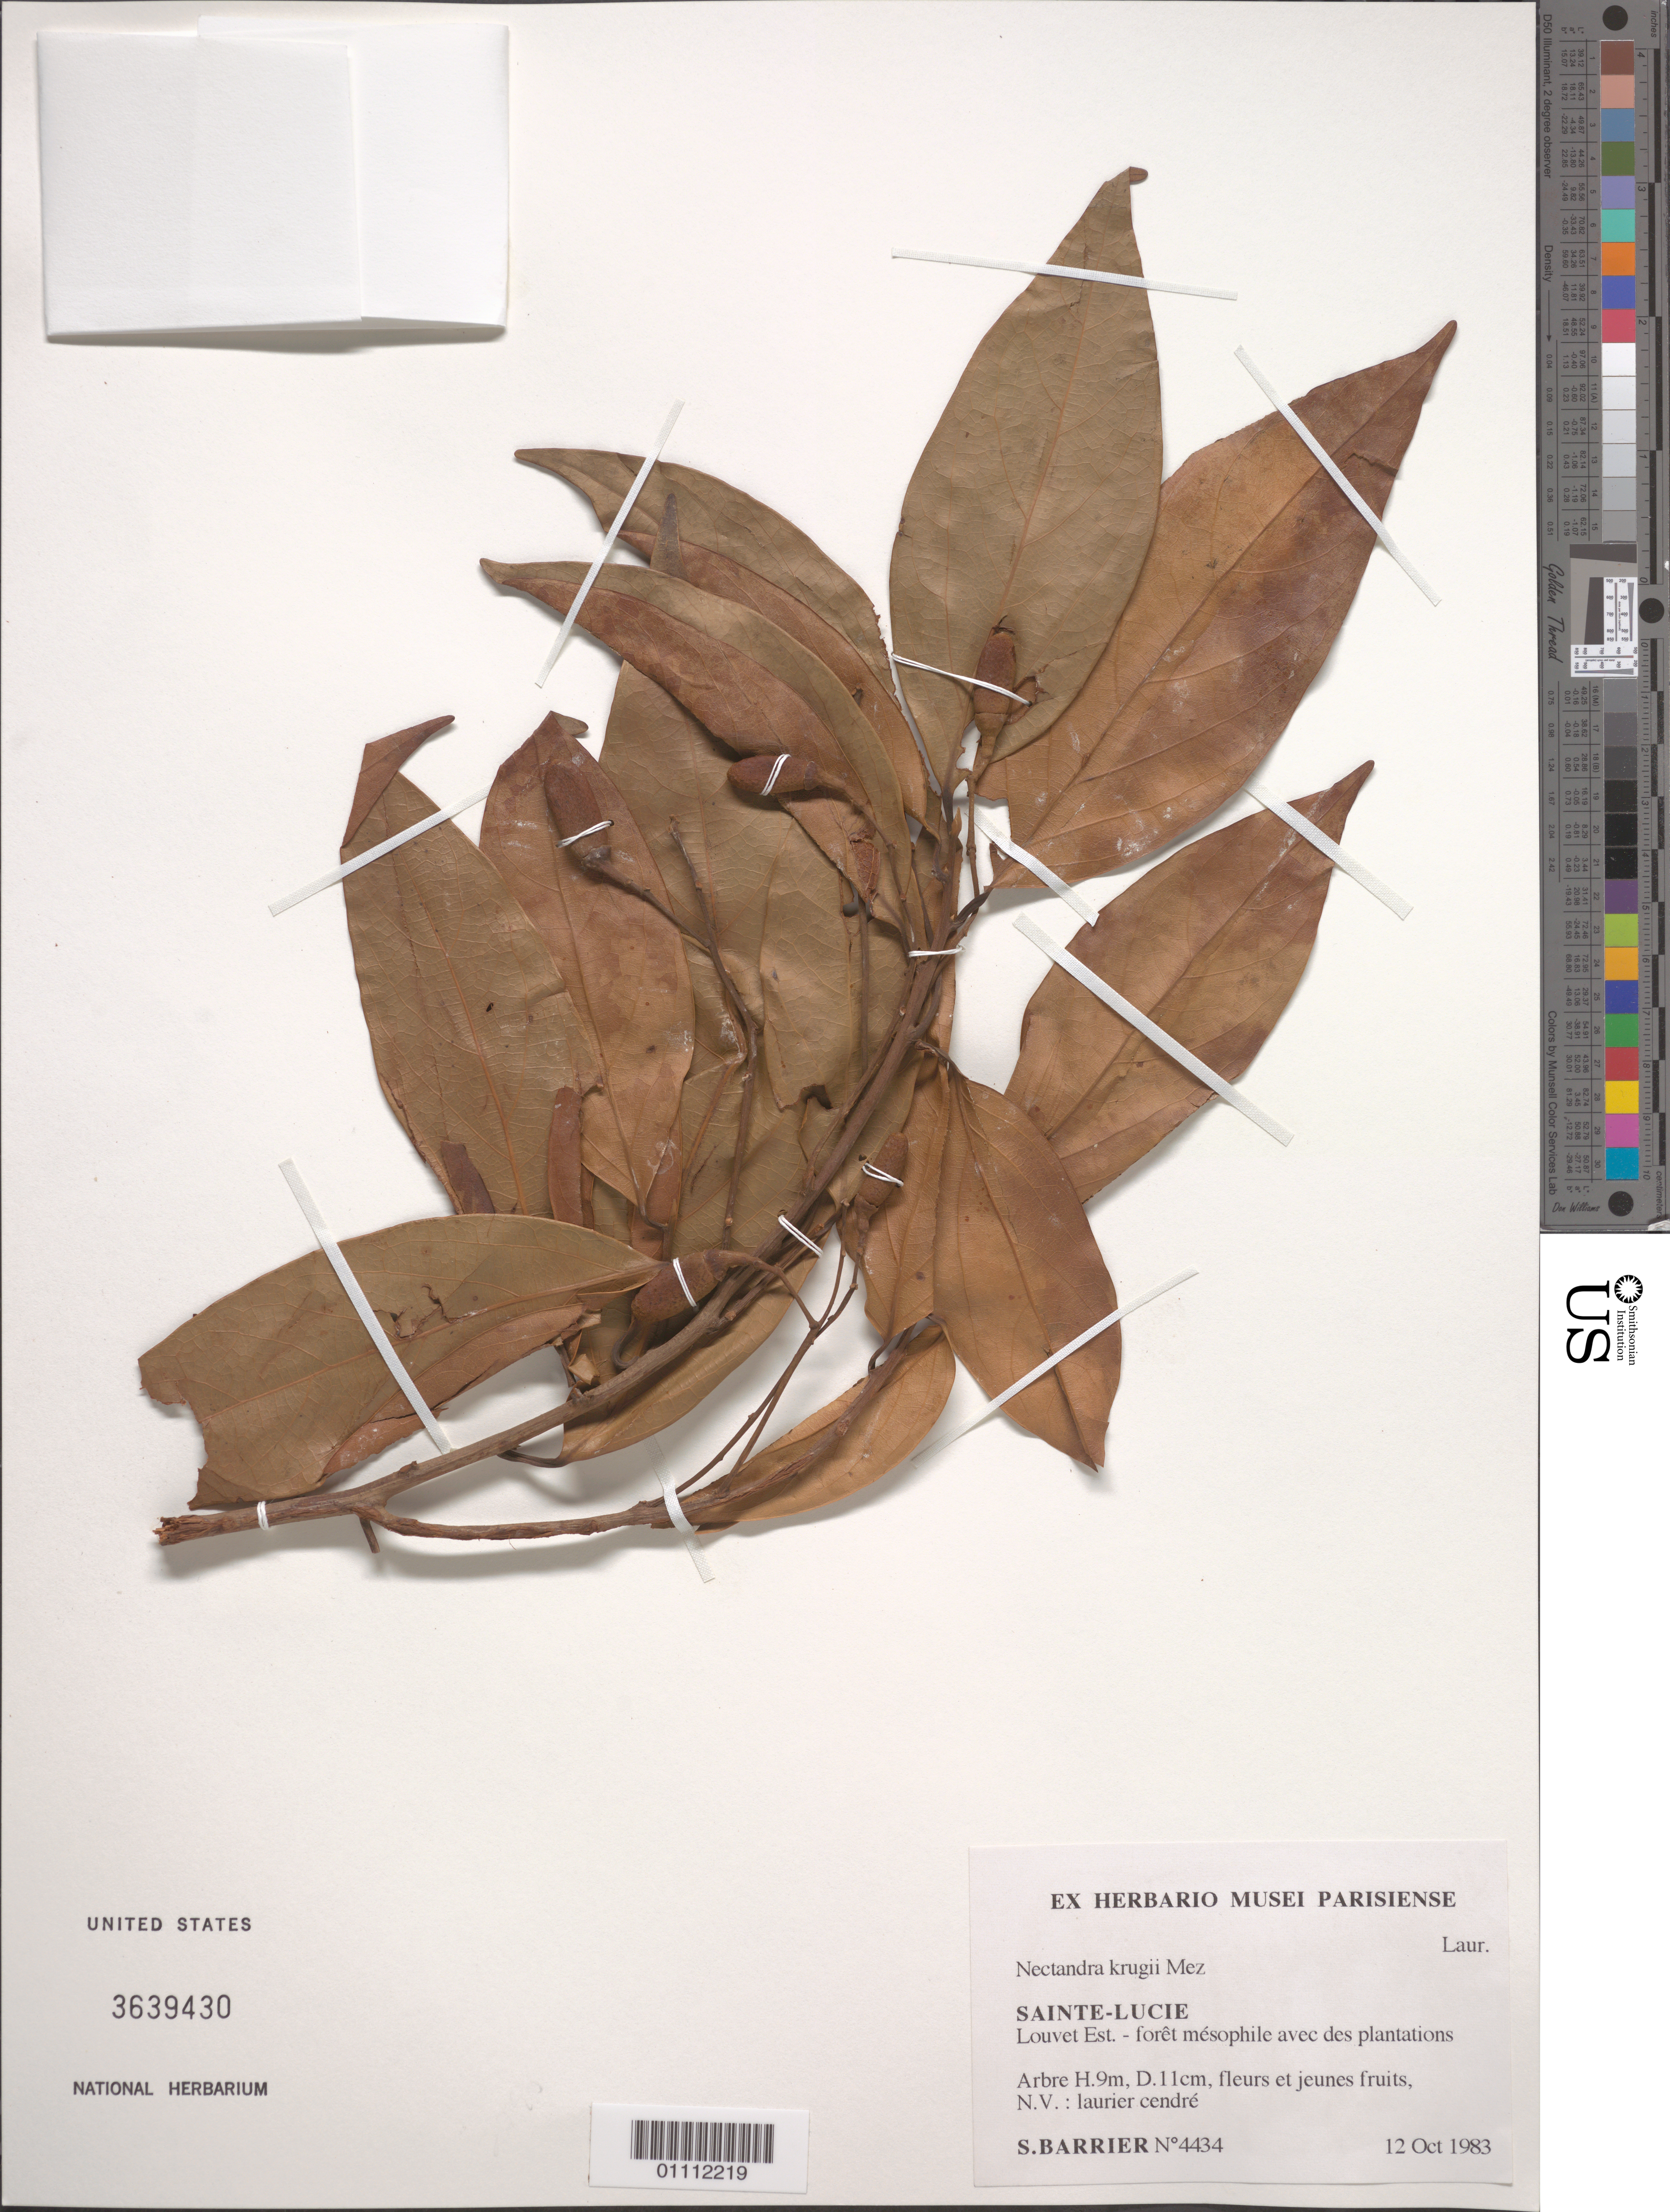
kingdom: Plantae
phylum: Tracheophyta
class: Magnoliopsida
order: Laurales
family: Lauraceae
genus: Nectandra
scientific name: Nectandra krugii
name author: Mez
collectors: S. Barrier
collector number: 4434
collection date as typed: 12 Oct 1983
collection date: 1983-10-12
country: St. Lucia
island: Saint Lucia I.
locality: Louvet Est.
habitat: Forêt mesophile avec des plantations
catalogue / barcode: US 3639430